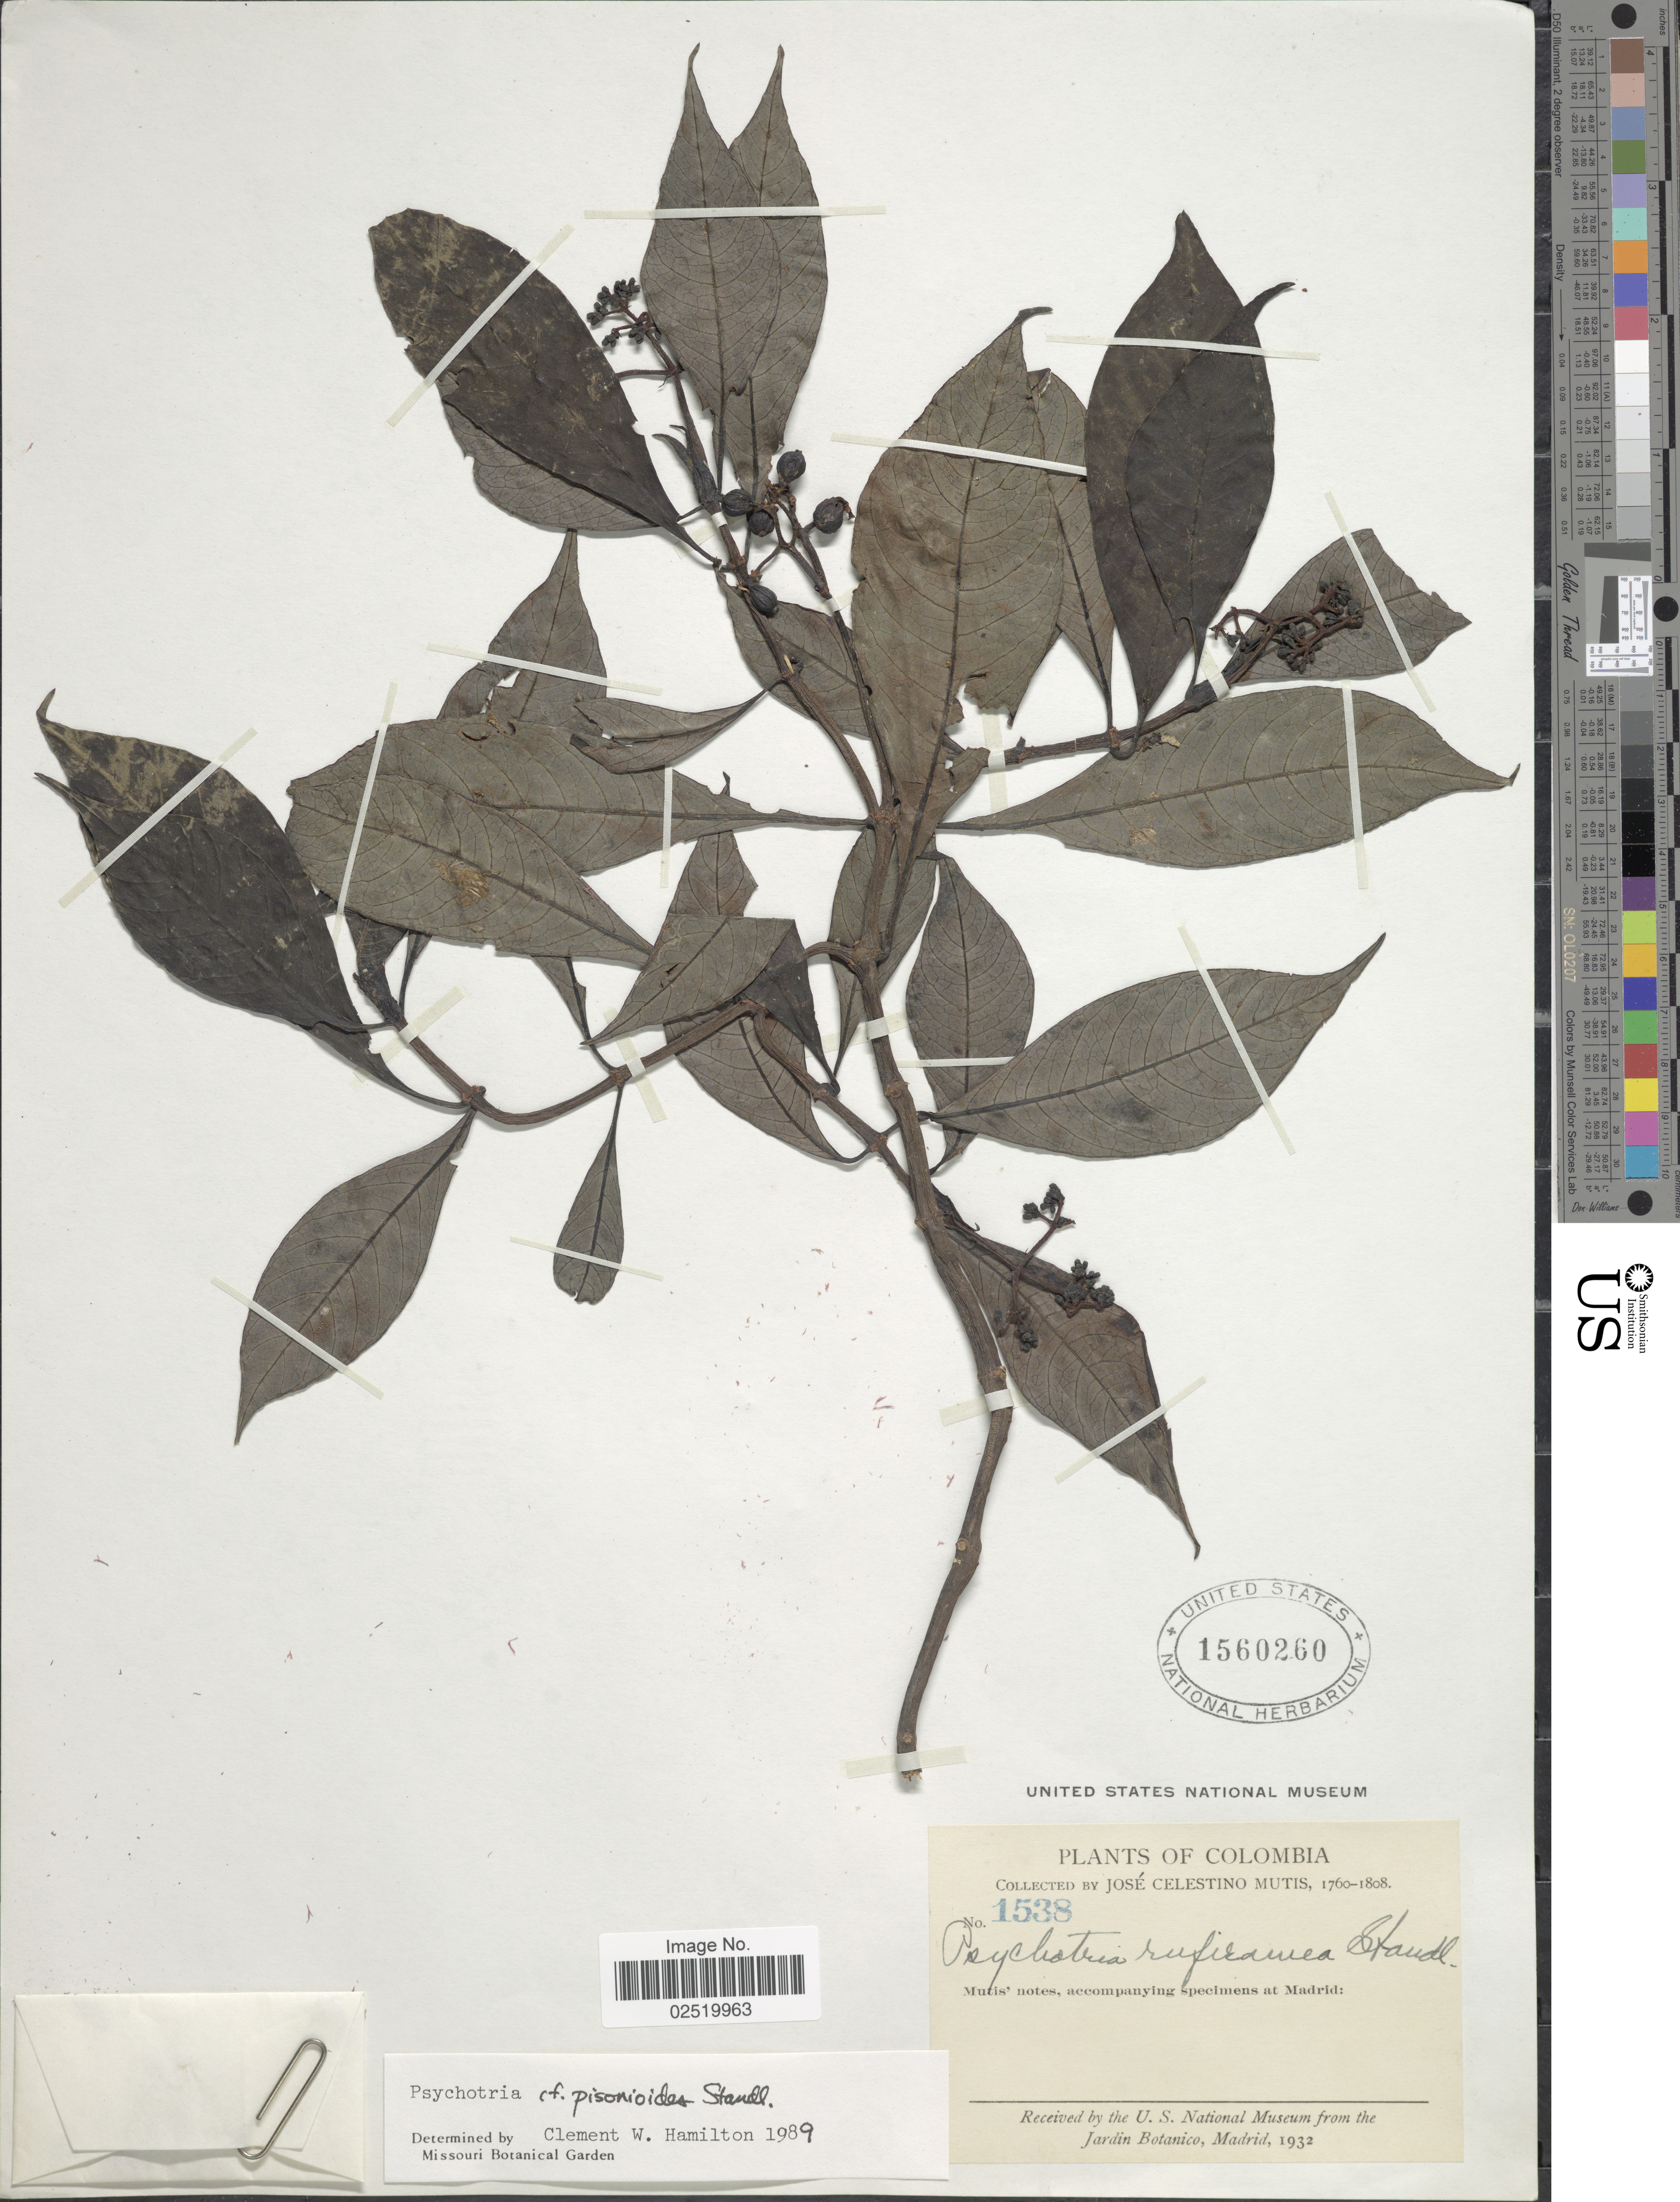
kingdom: Plantae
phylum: Tracheophyta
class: Magnoliopsida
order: Gentianales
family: Rubiaceae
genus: Psychotria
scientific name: Psychotria pisonioides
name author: Standl.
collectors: J. C. B. Mutis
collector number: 1538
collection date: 1760/1808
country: Colombia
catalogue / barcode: US 1560260